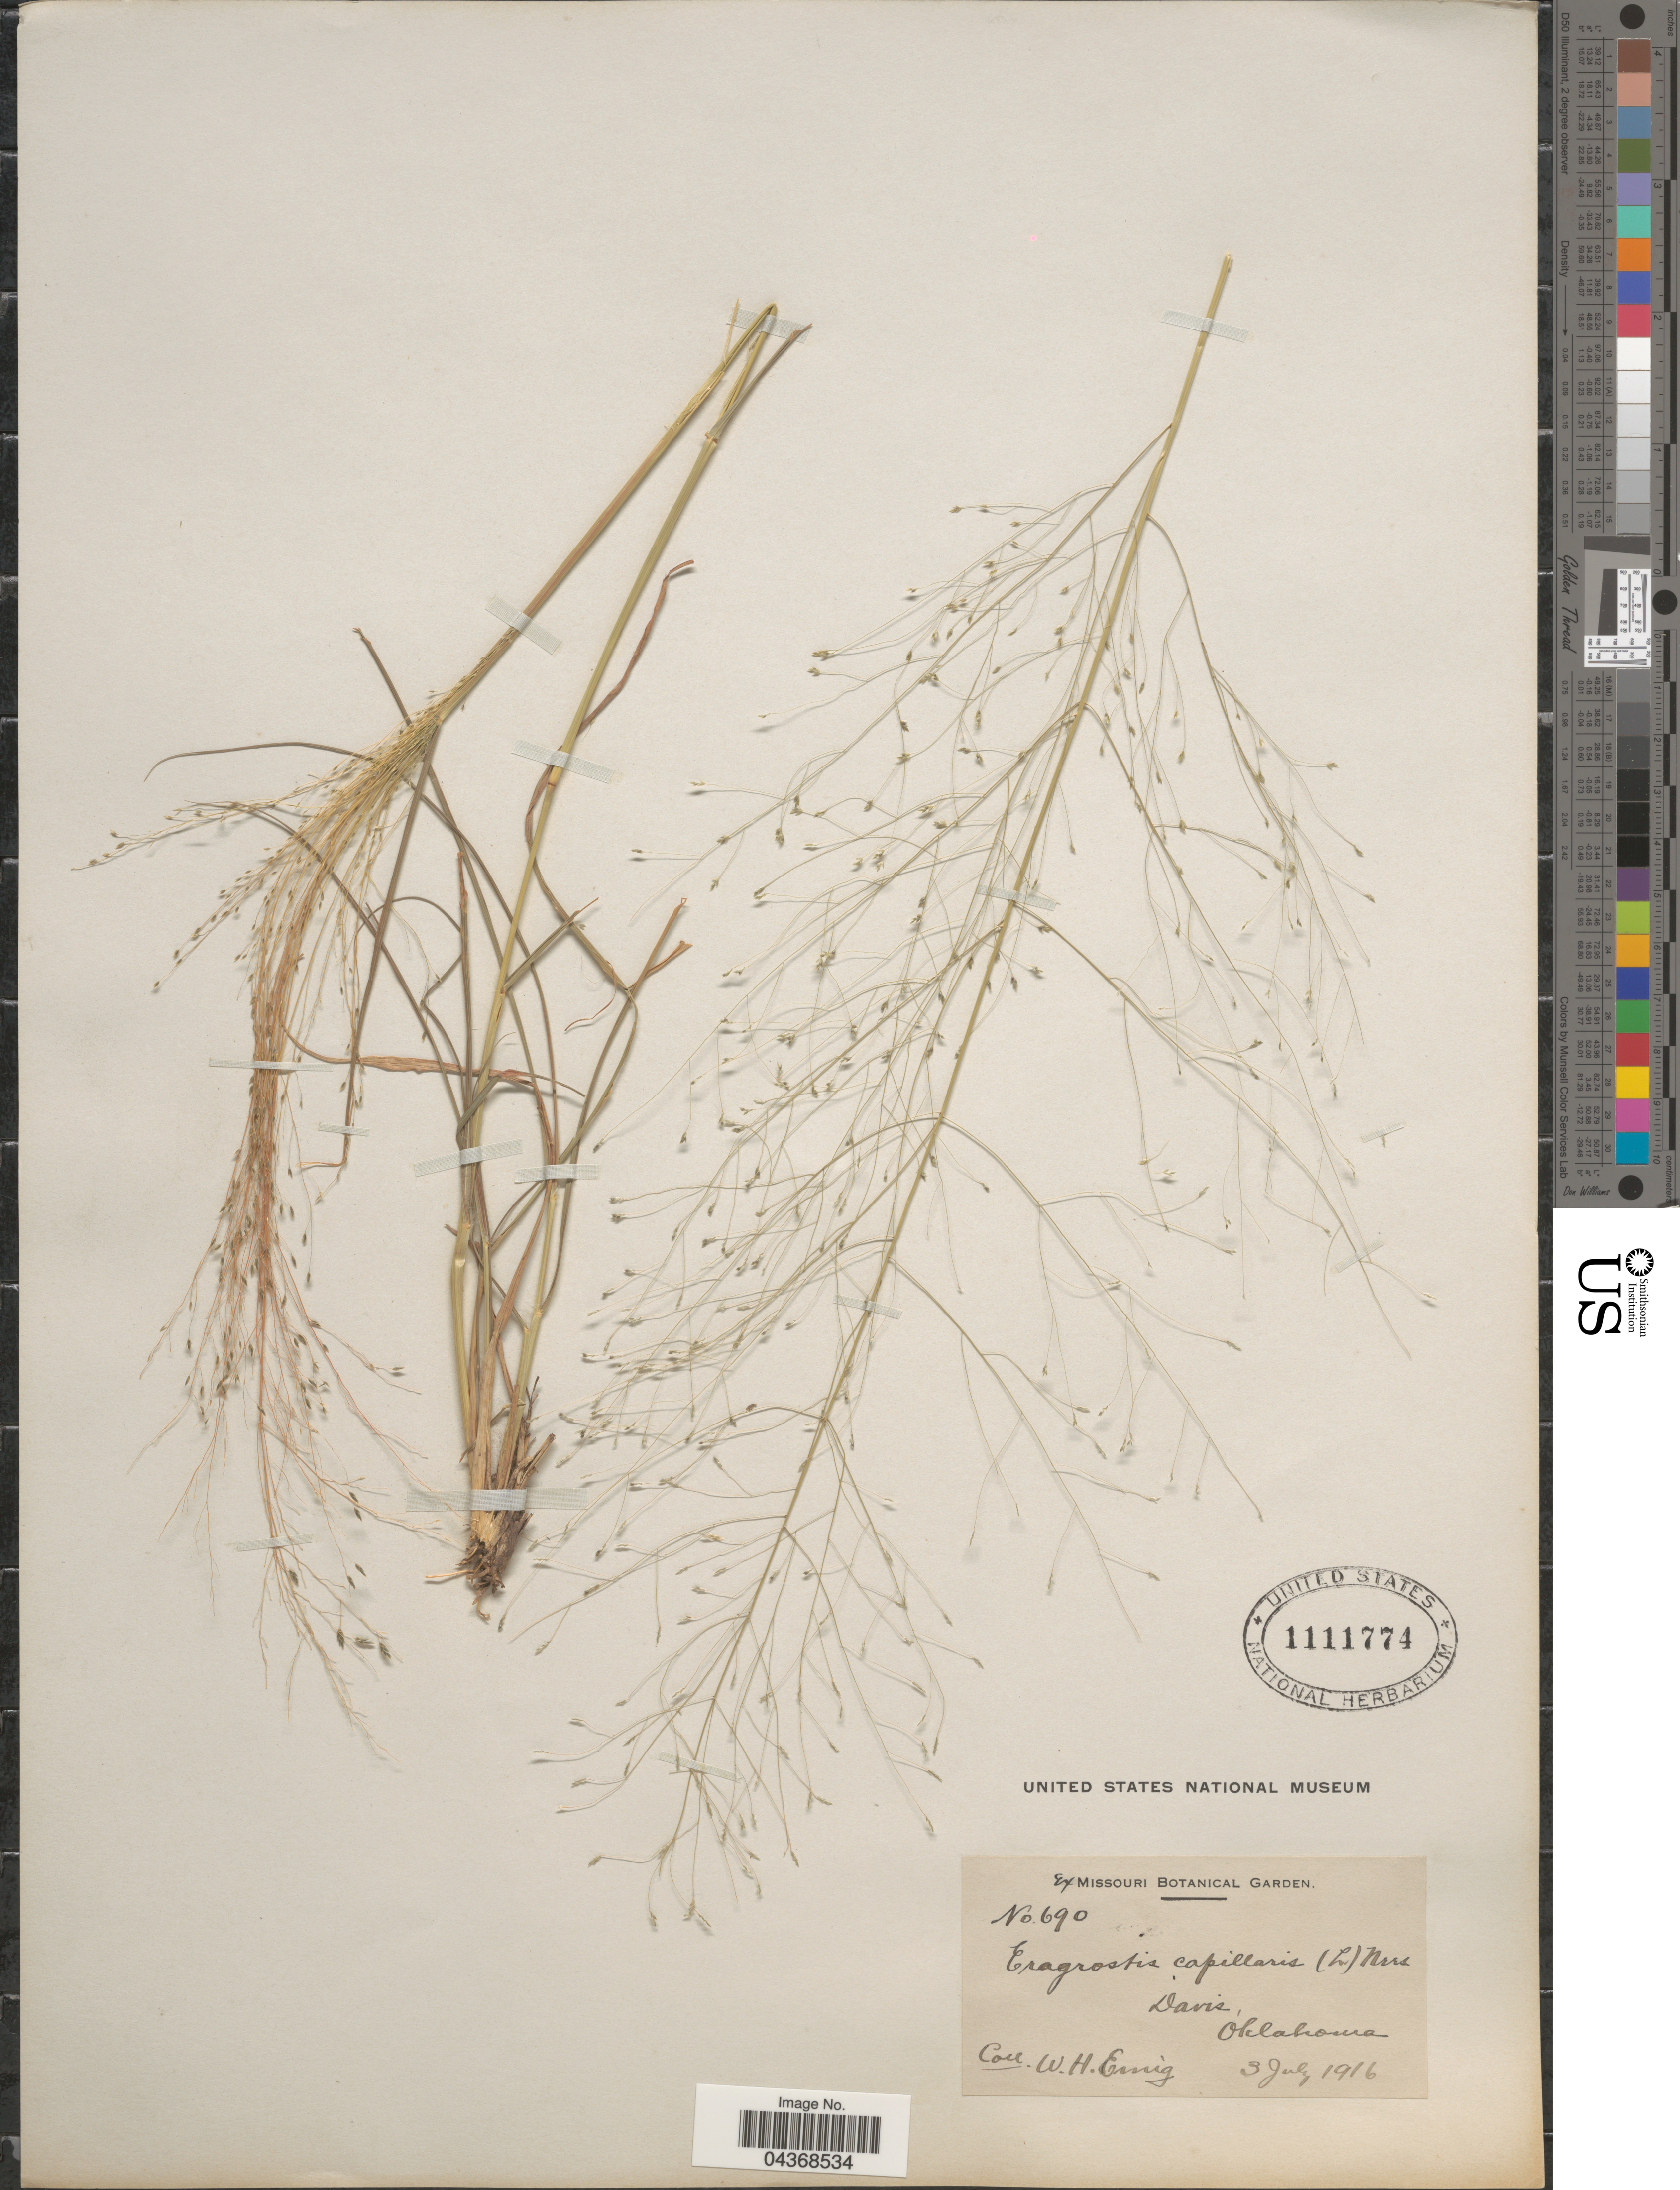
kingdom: Plantae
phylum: Tracheophyta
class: Liliopsida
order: Poales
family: Poaceae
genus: Eragrostis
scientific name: Eragrostis hirsuta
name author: (Michx.) Nees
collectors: W. H. Emig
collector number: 690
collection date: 1916-07-03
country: United States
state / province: Oklahoma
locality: Davis.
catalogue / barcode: US 1111774